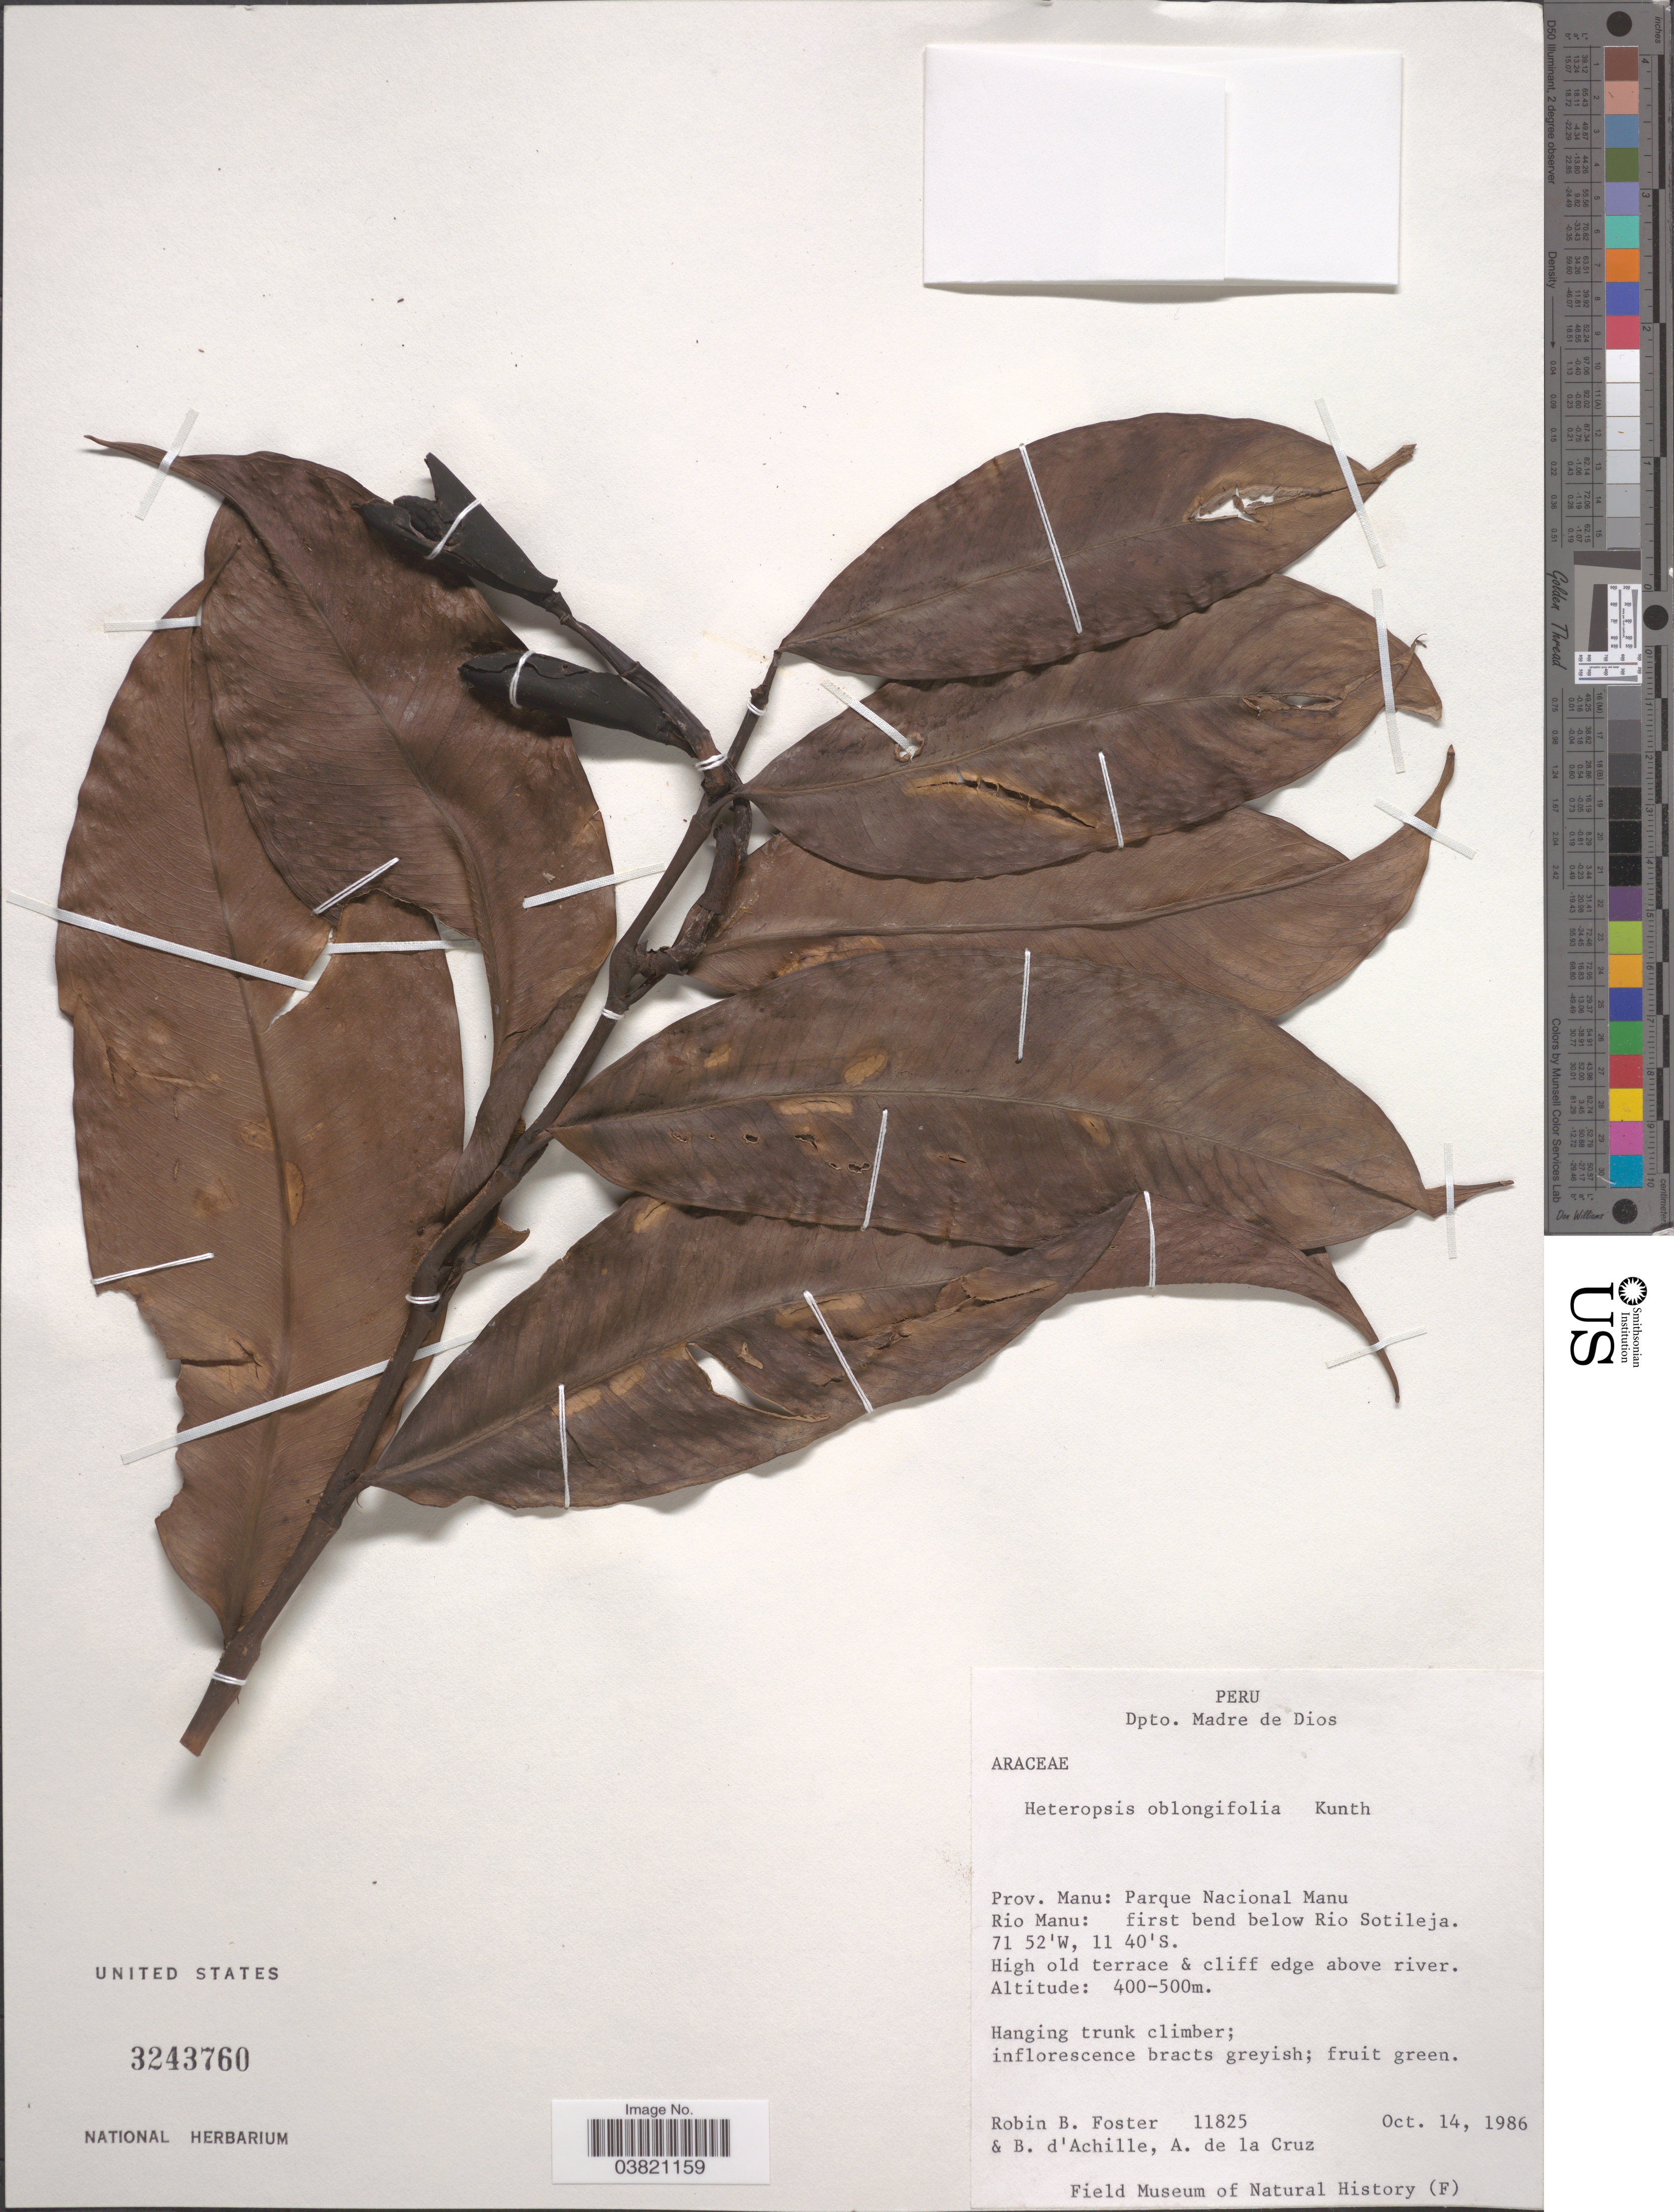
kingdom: Plantae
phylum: Tracheophyta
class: Liliopsida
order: Alismatales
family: Araceae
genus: Heteropsis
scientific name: Heteropsis flexuosa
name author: (Kunth) G.S. Bunting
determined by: Soares, M. L.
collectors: R. B. Foster, B. d'Achille & A. de la Cruz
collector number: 11825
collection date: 1986-10-14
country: Peru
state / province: Madre de Dios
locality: Dpto. Madre de Dios. Prov. Manu: Parque Nacional Manu. Rio Manu: first bend below Rio Sotileja.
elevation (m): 400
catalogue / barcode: US 3243760